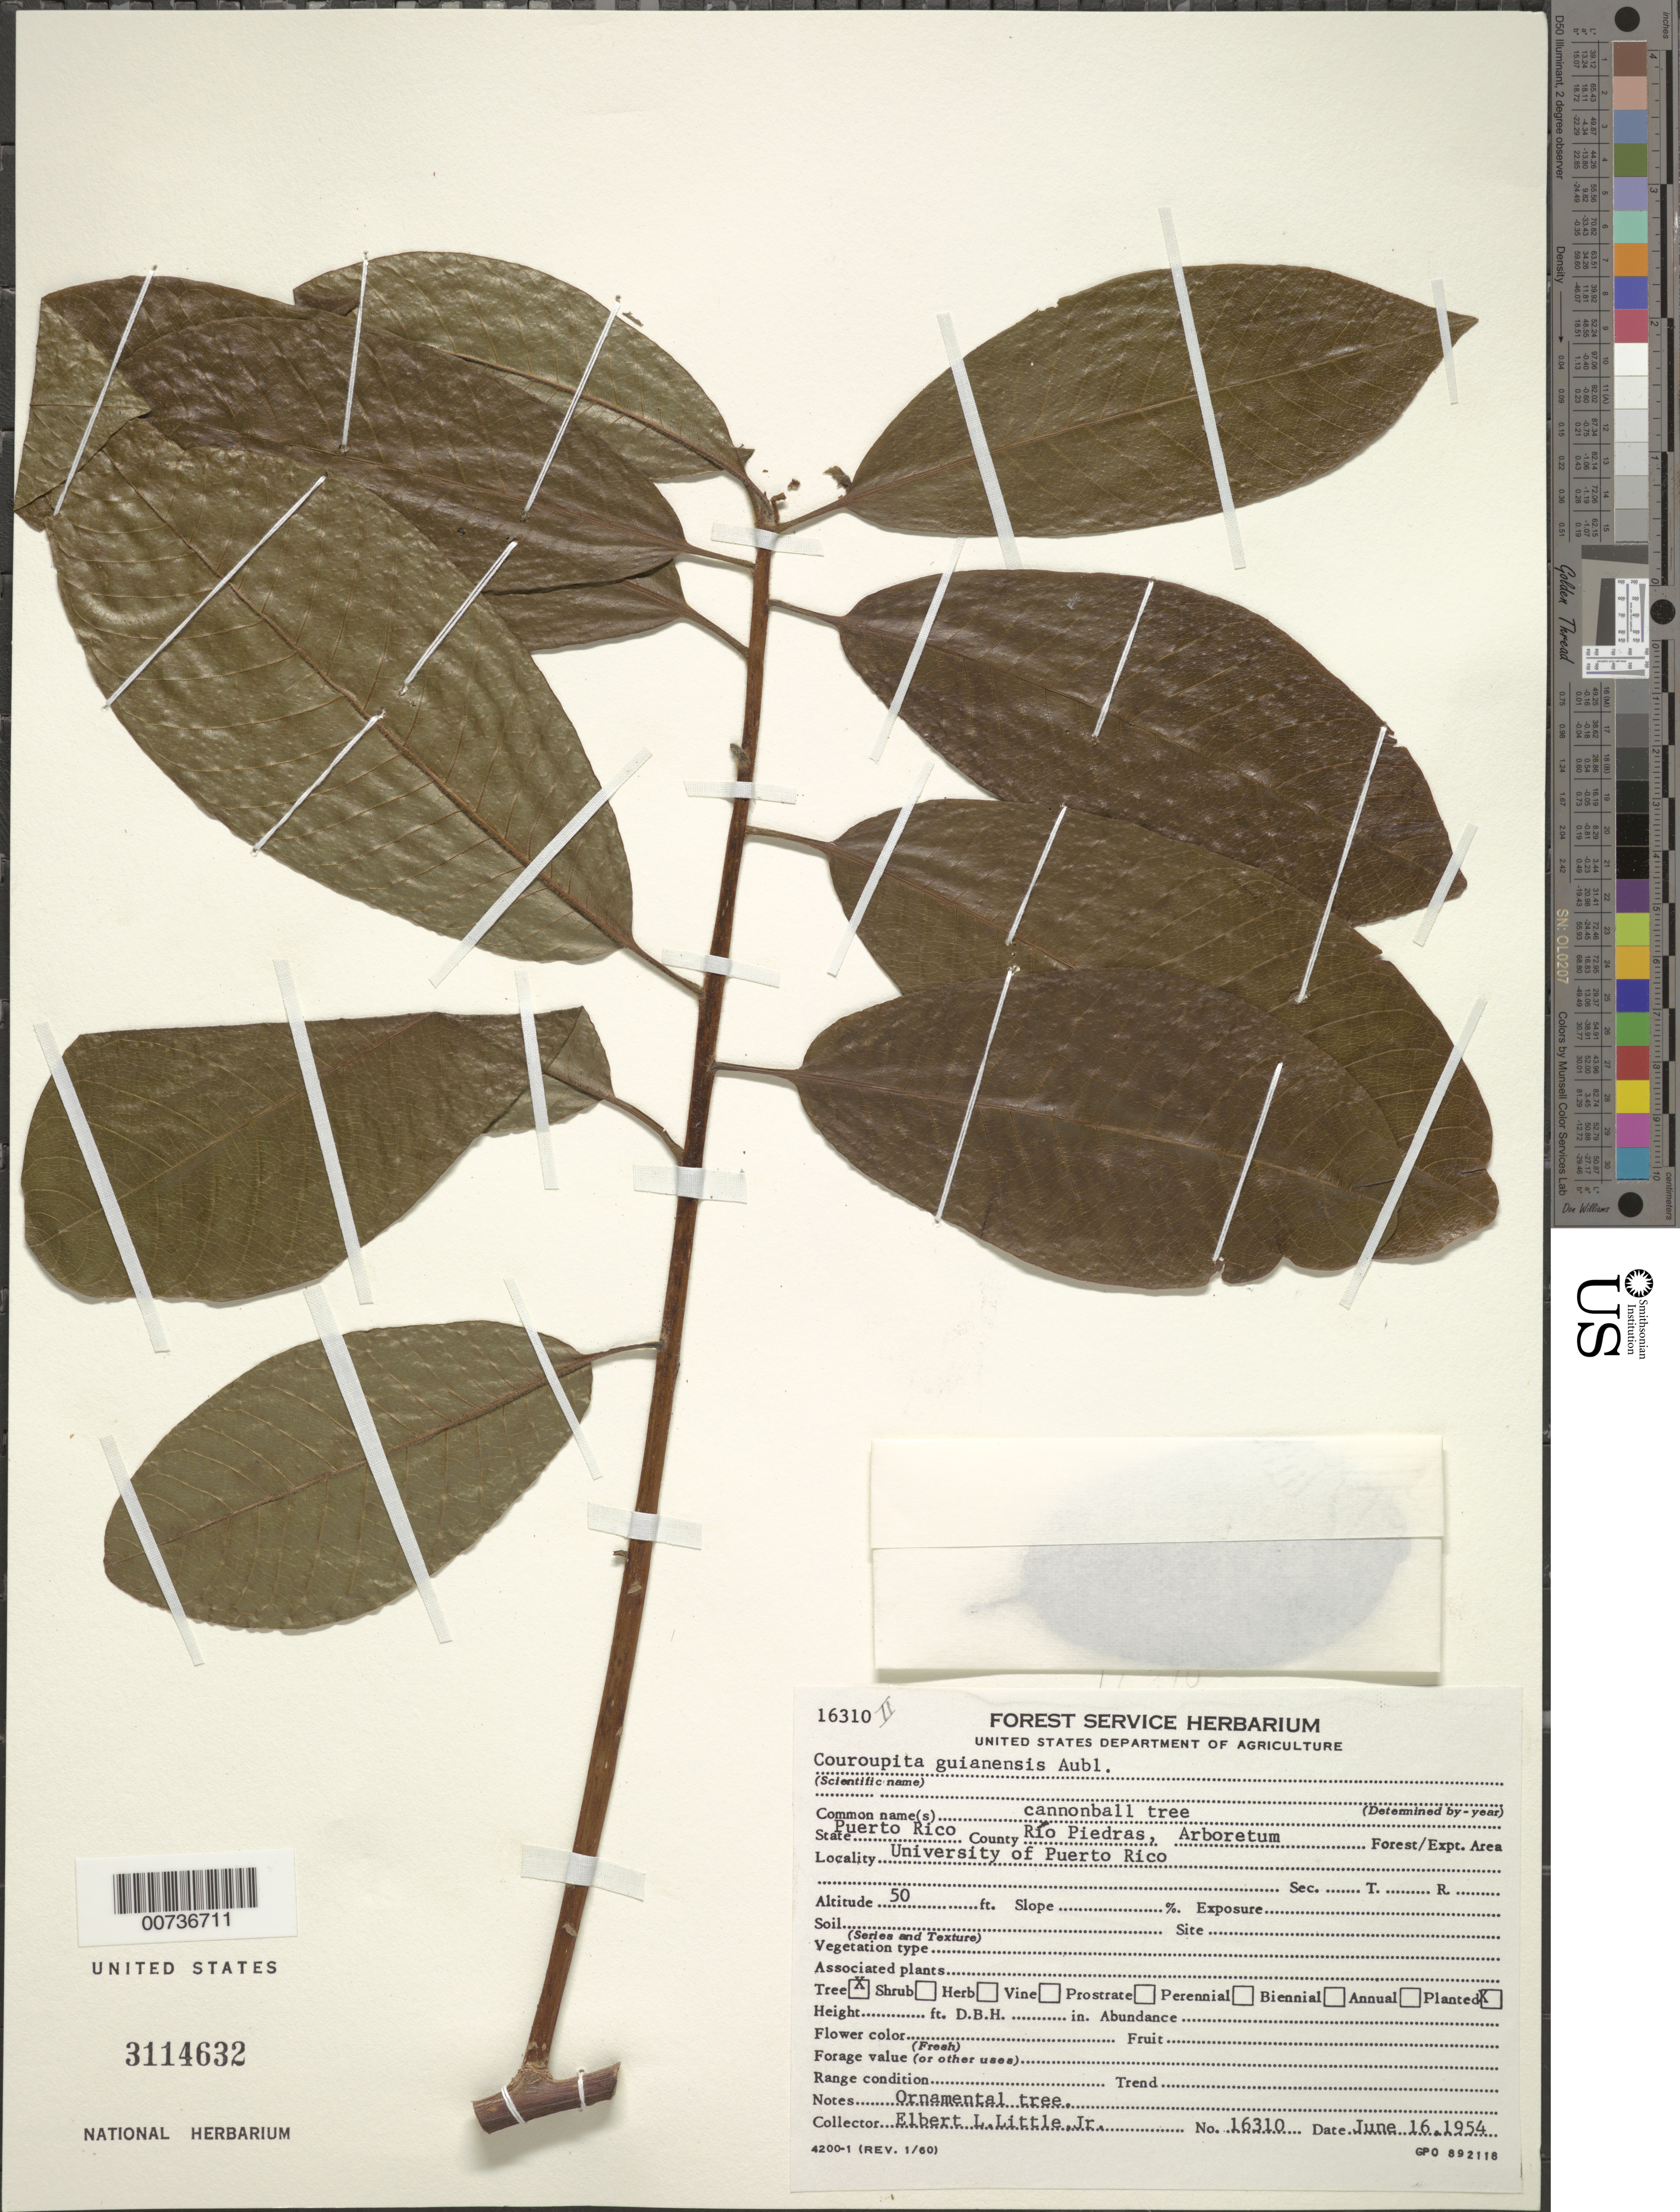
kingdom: Plantae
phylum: Tracheophyta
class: Magnoliopsida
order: Ericales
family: Lecythidaceae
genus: Couroupita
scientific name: Couroupita guianensis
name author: Aubl.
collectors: E. L. Little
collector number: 16310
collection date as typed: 16 Jun 1954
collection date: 1954-06-16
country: Puerto Rico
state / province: San Juan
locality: Arboretum, University of Puerto Rico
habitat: Ornamental tree, planted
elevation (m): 15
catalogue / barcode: US 3114632